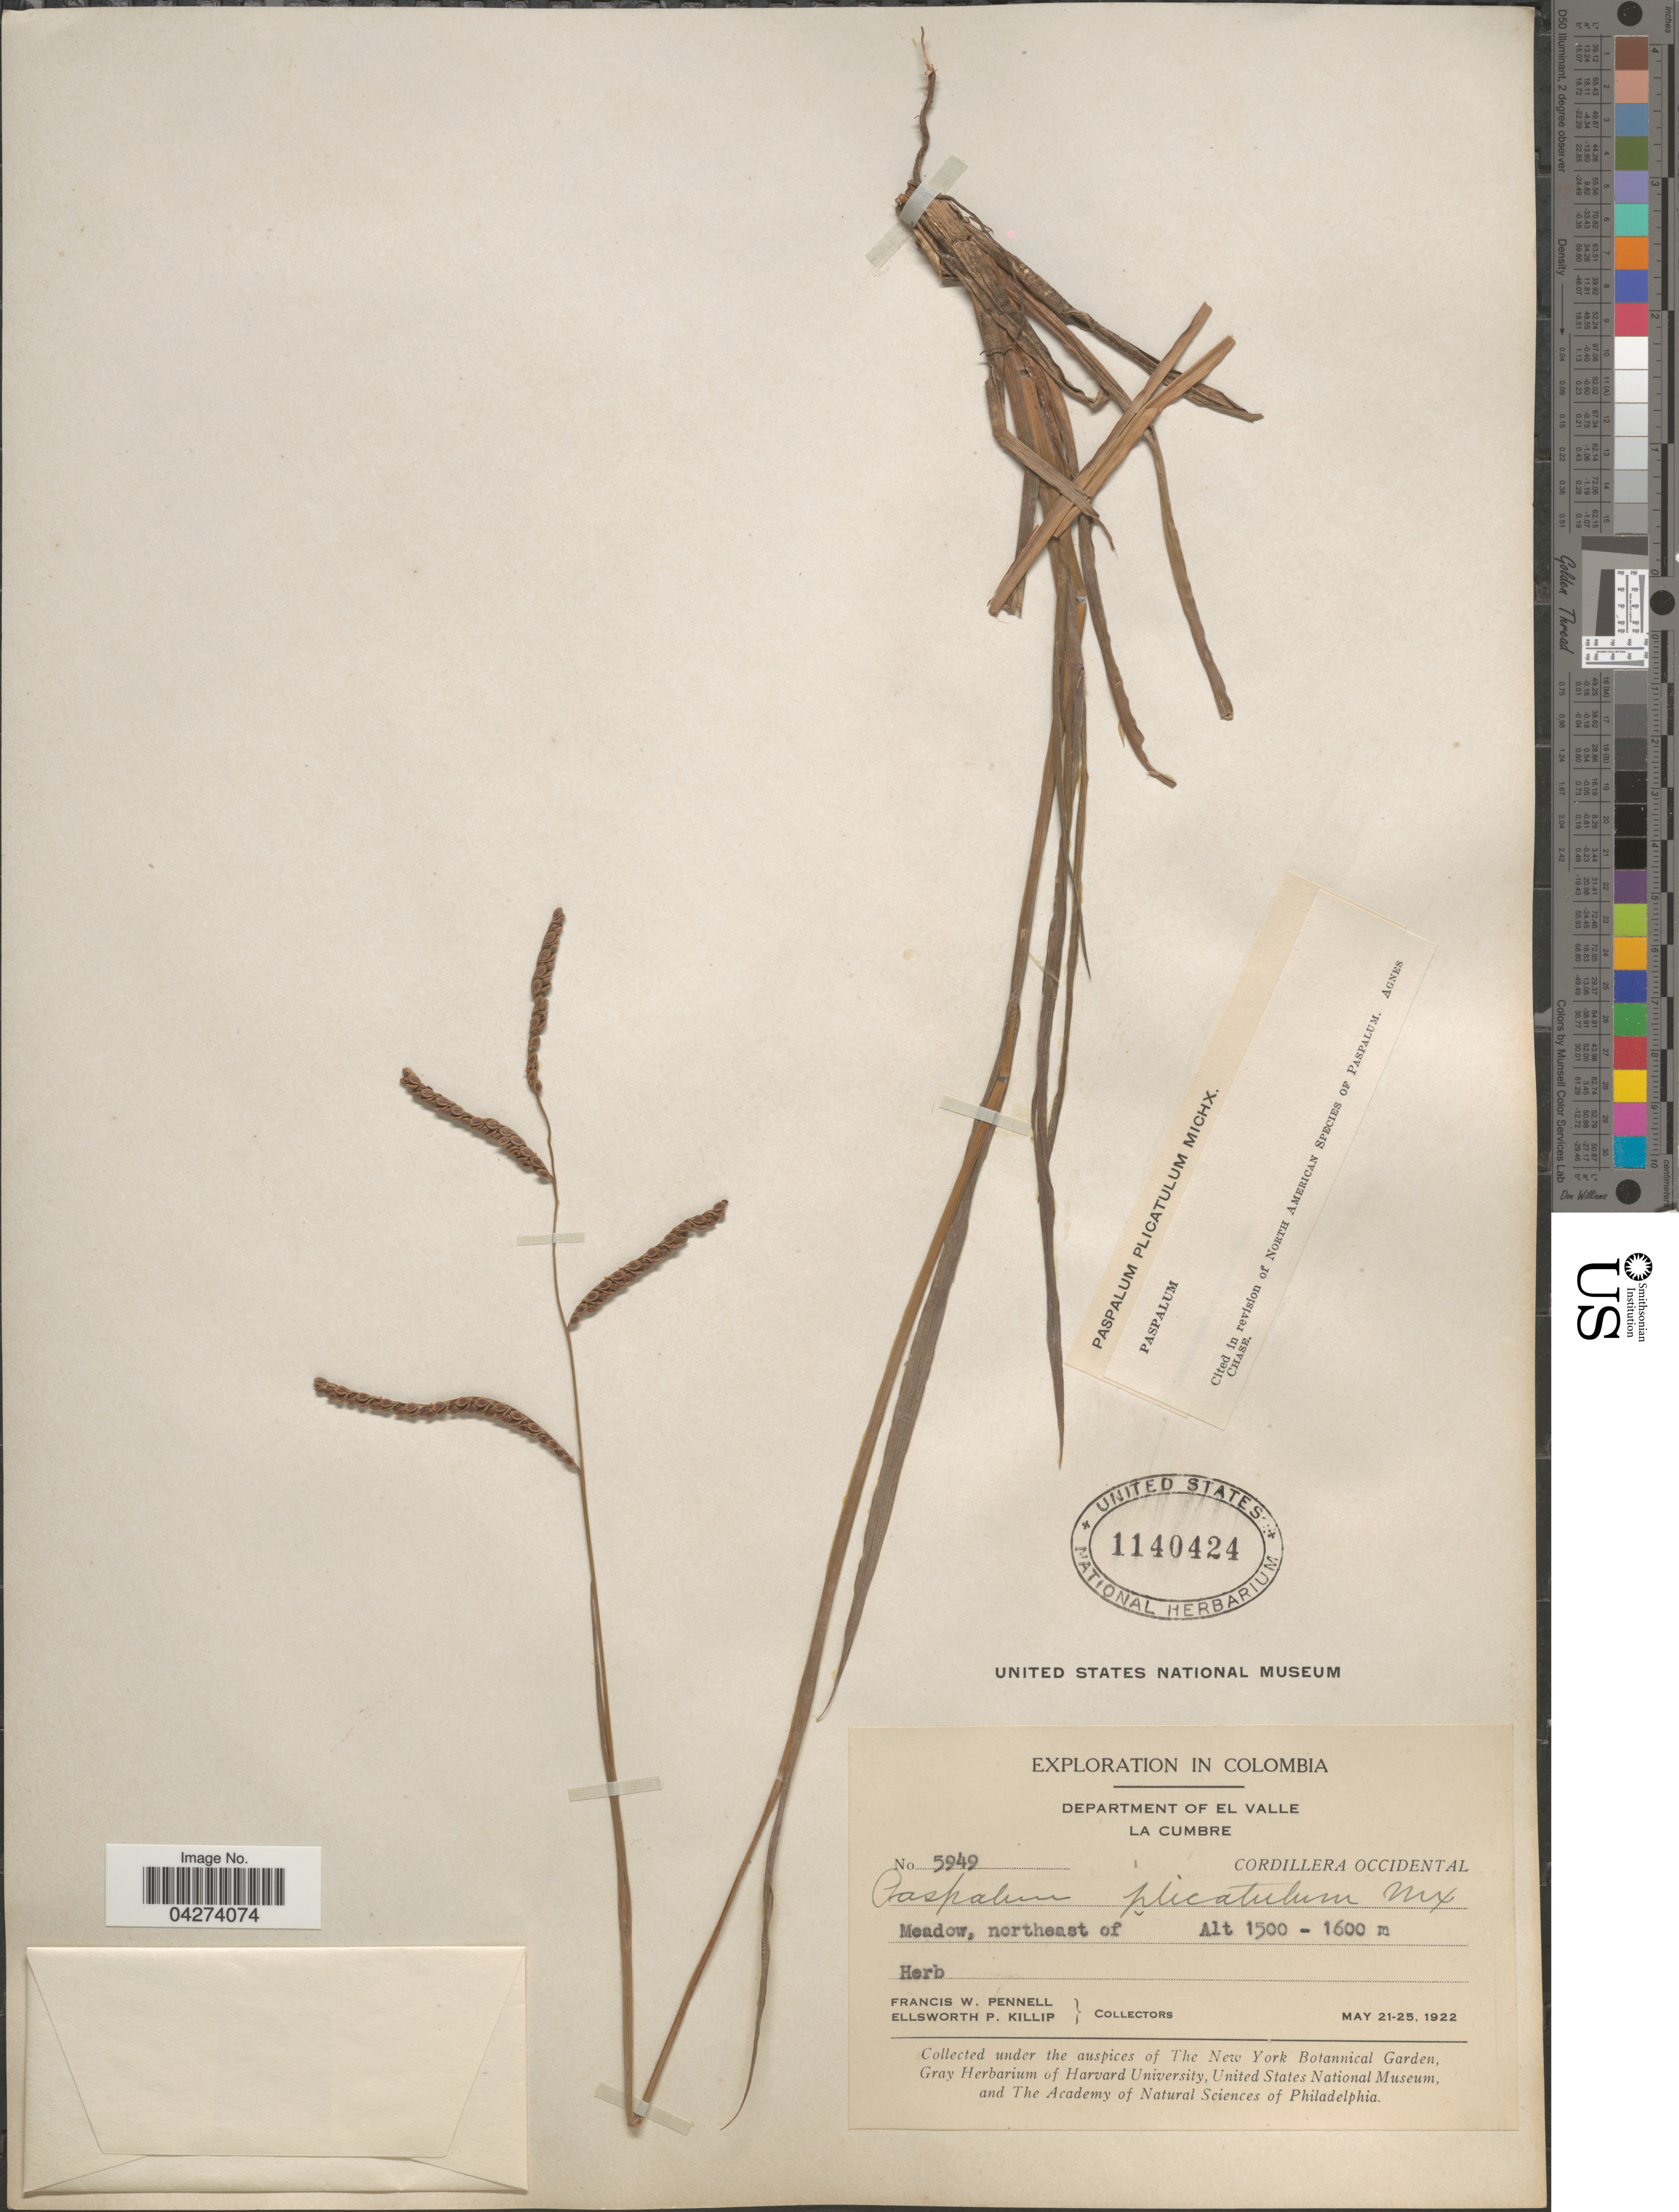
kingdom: Plantae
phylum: Tracheophyta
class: Liliopsida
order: Poales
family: Poaceae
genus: Paspalum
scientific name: Paspalum plicatulum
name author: Michx.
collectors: F. W. Pennell & E. P. Killip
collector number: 5949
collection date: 1922-05-21/1922-05-25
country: Colombia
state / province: Valle del Cauca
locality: Exploration in Colombia. Department of El Valle. La Cumbre. Cordillera Occidental. Meadow, northeast of.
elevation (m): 1500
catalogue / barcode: US 1140424